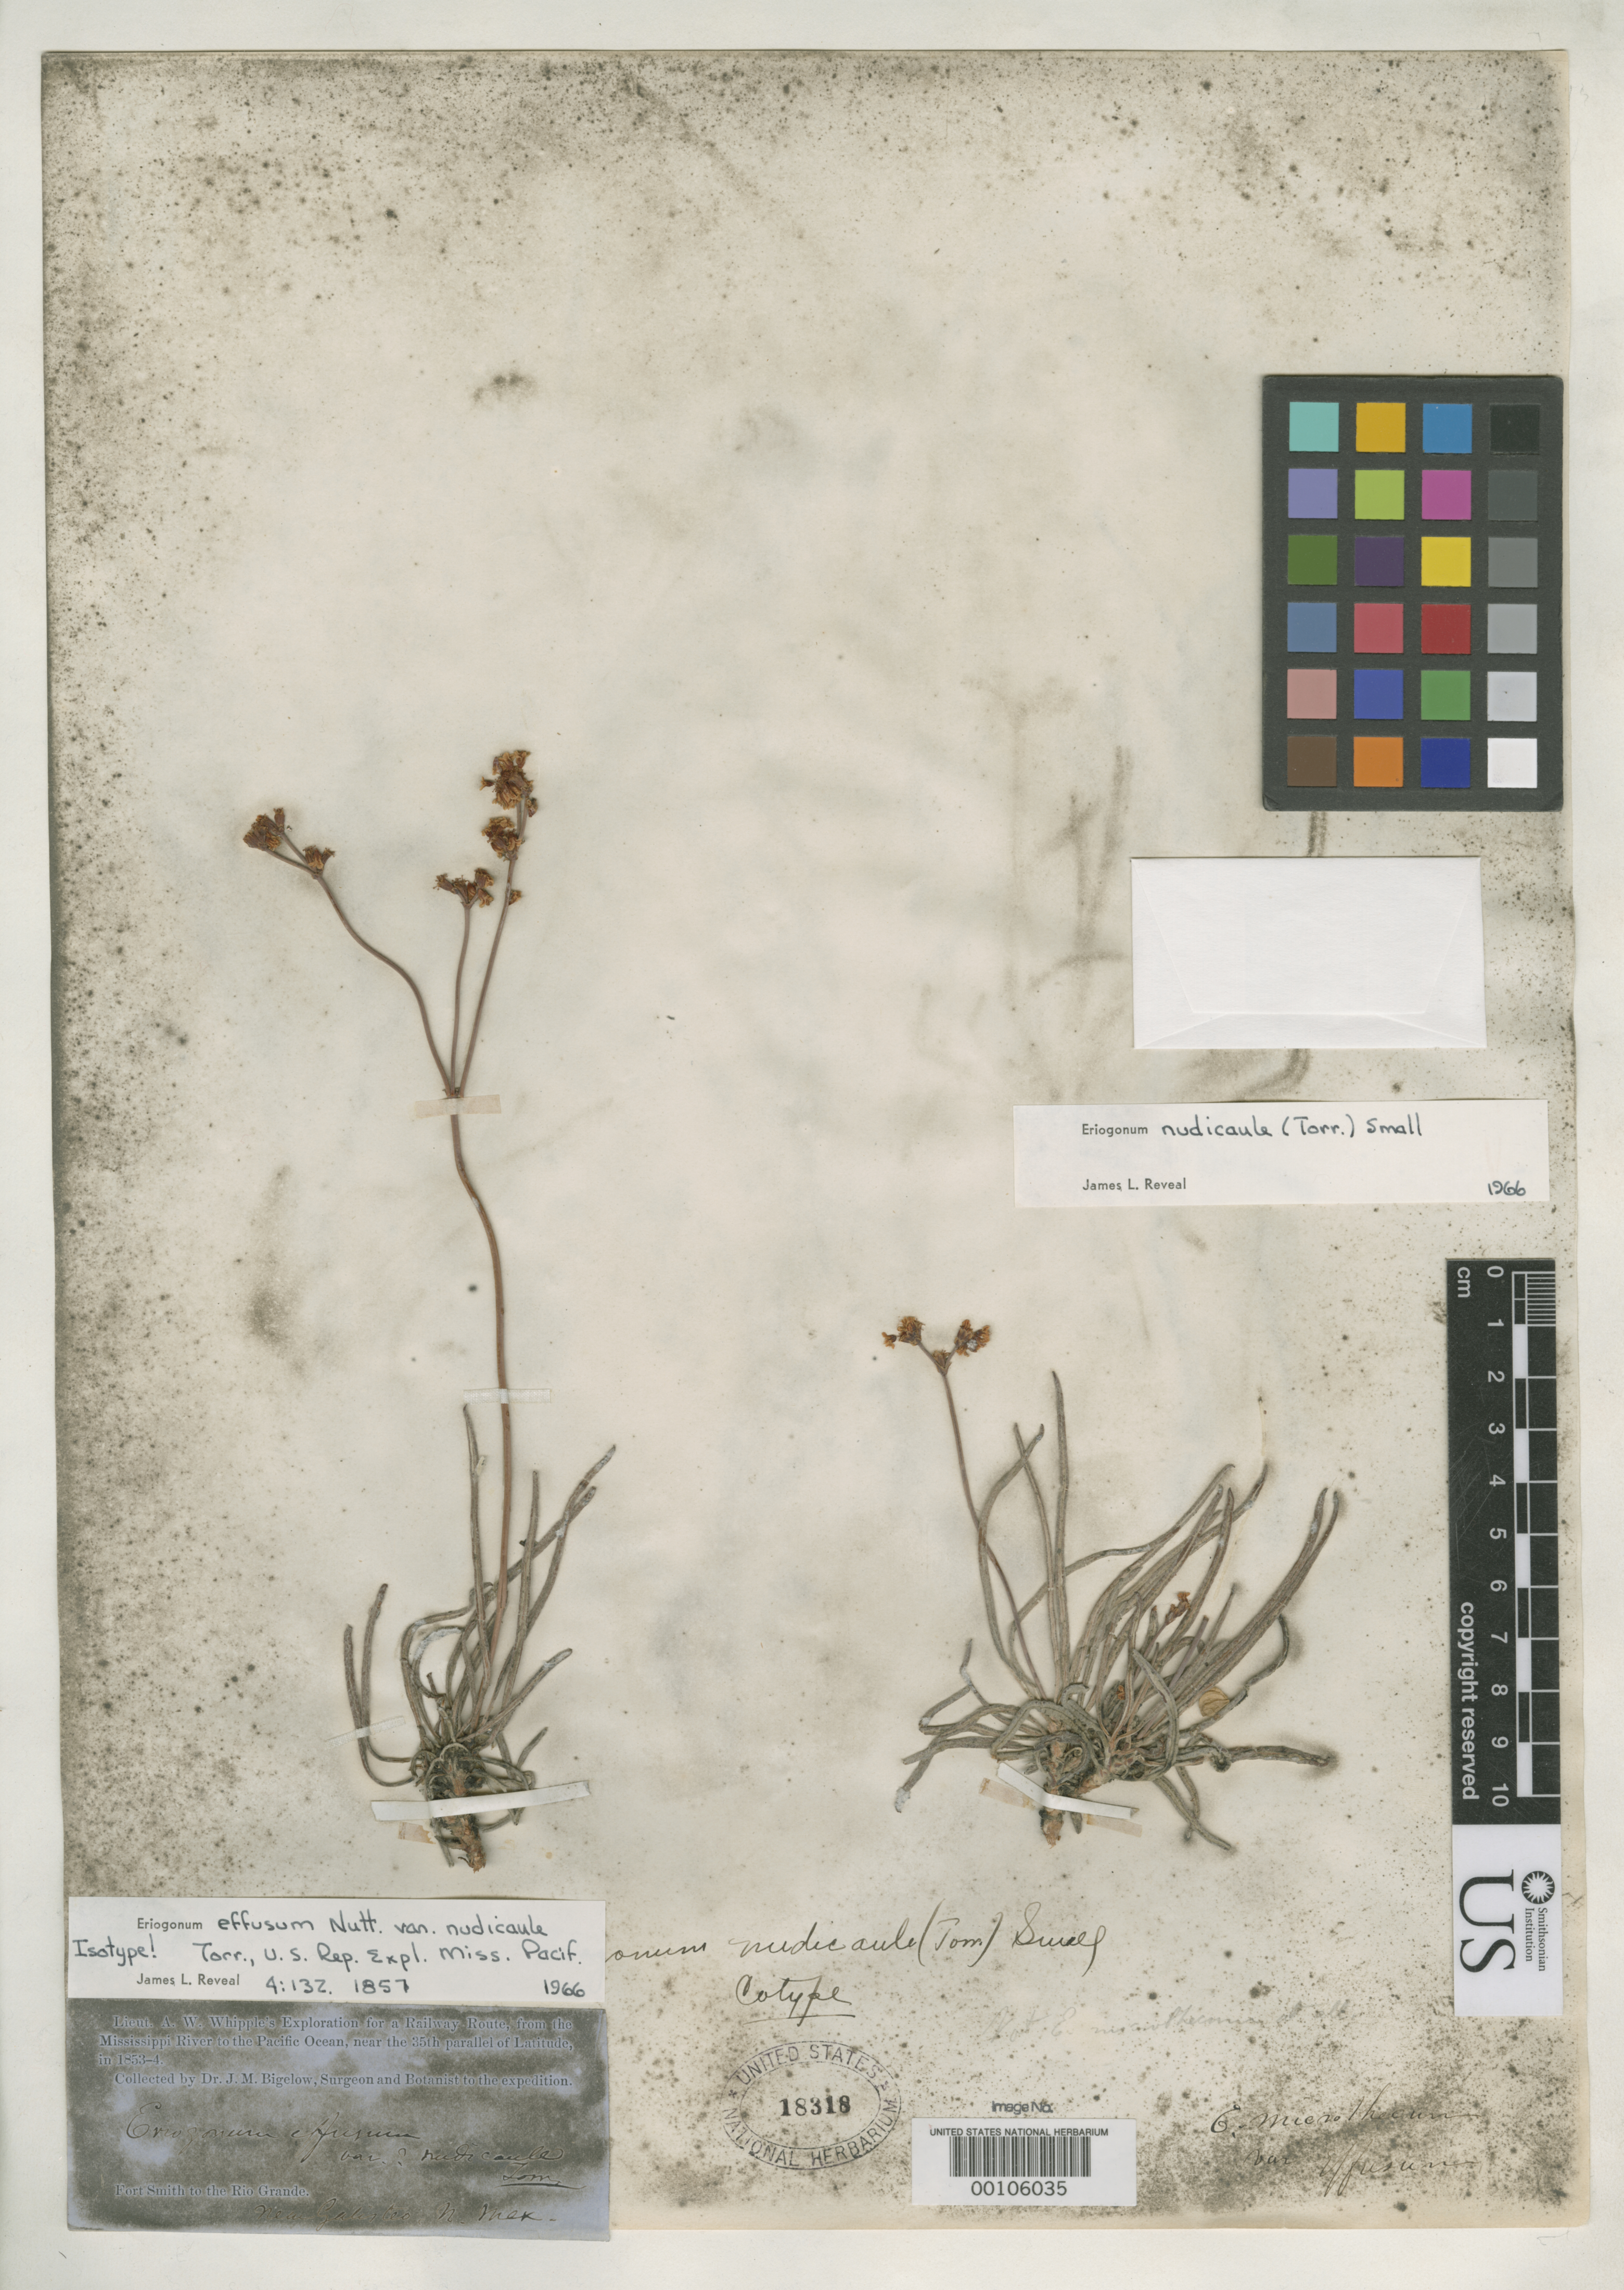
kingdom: Plantae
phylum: Tracheophyta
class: Magnoliopsida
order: Caryophyllales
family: Polygonaceae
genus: Eriogonum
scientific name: Eriogonum effusum var. nudicaule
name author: Torr.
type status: Isotype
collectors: J. M. Bigelow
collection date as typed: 12 Oct 1853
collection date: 1853-10-12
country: United States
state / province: New Mexico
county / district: Santa Fe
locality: Near Galisteo.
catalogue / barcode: US 18318